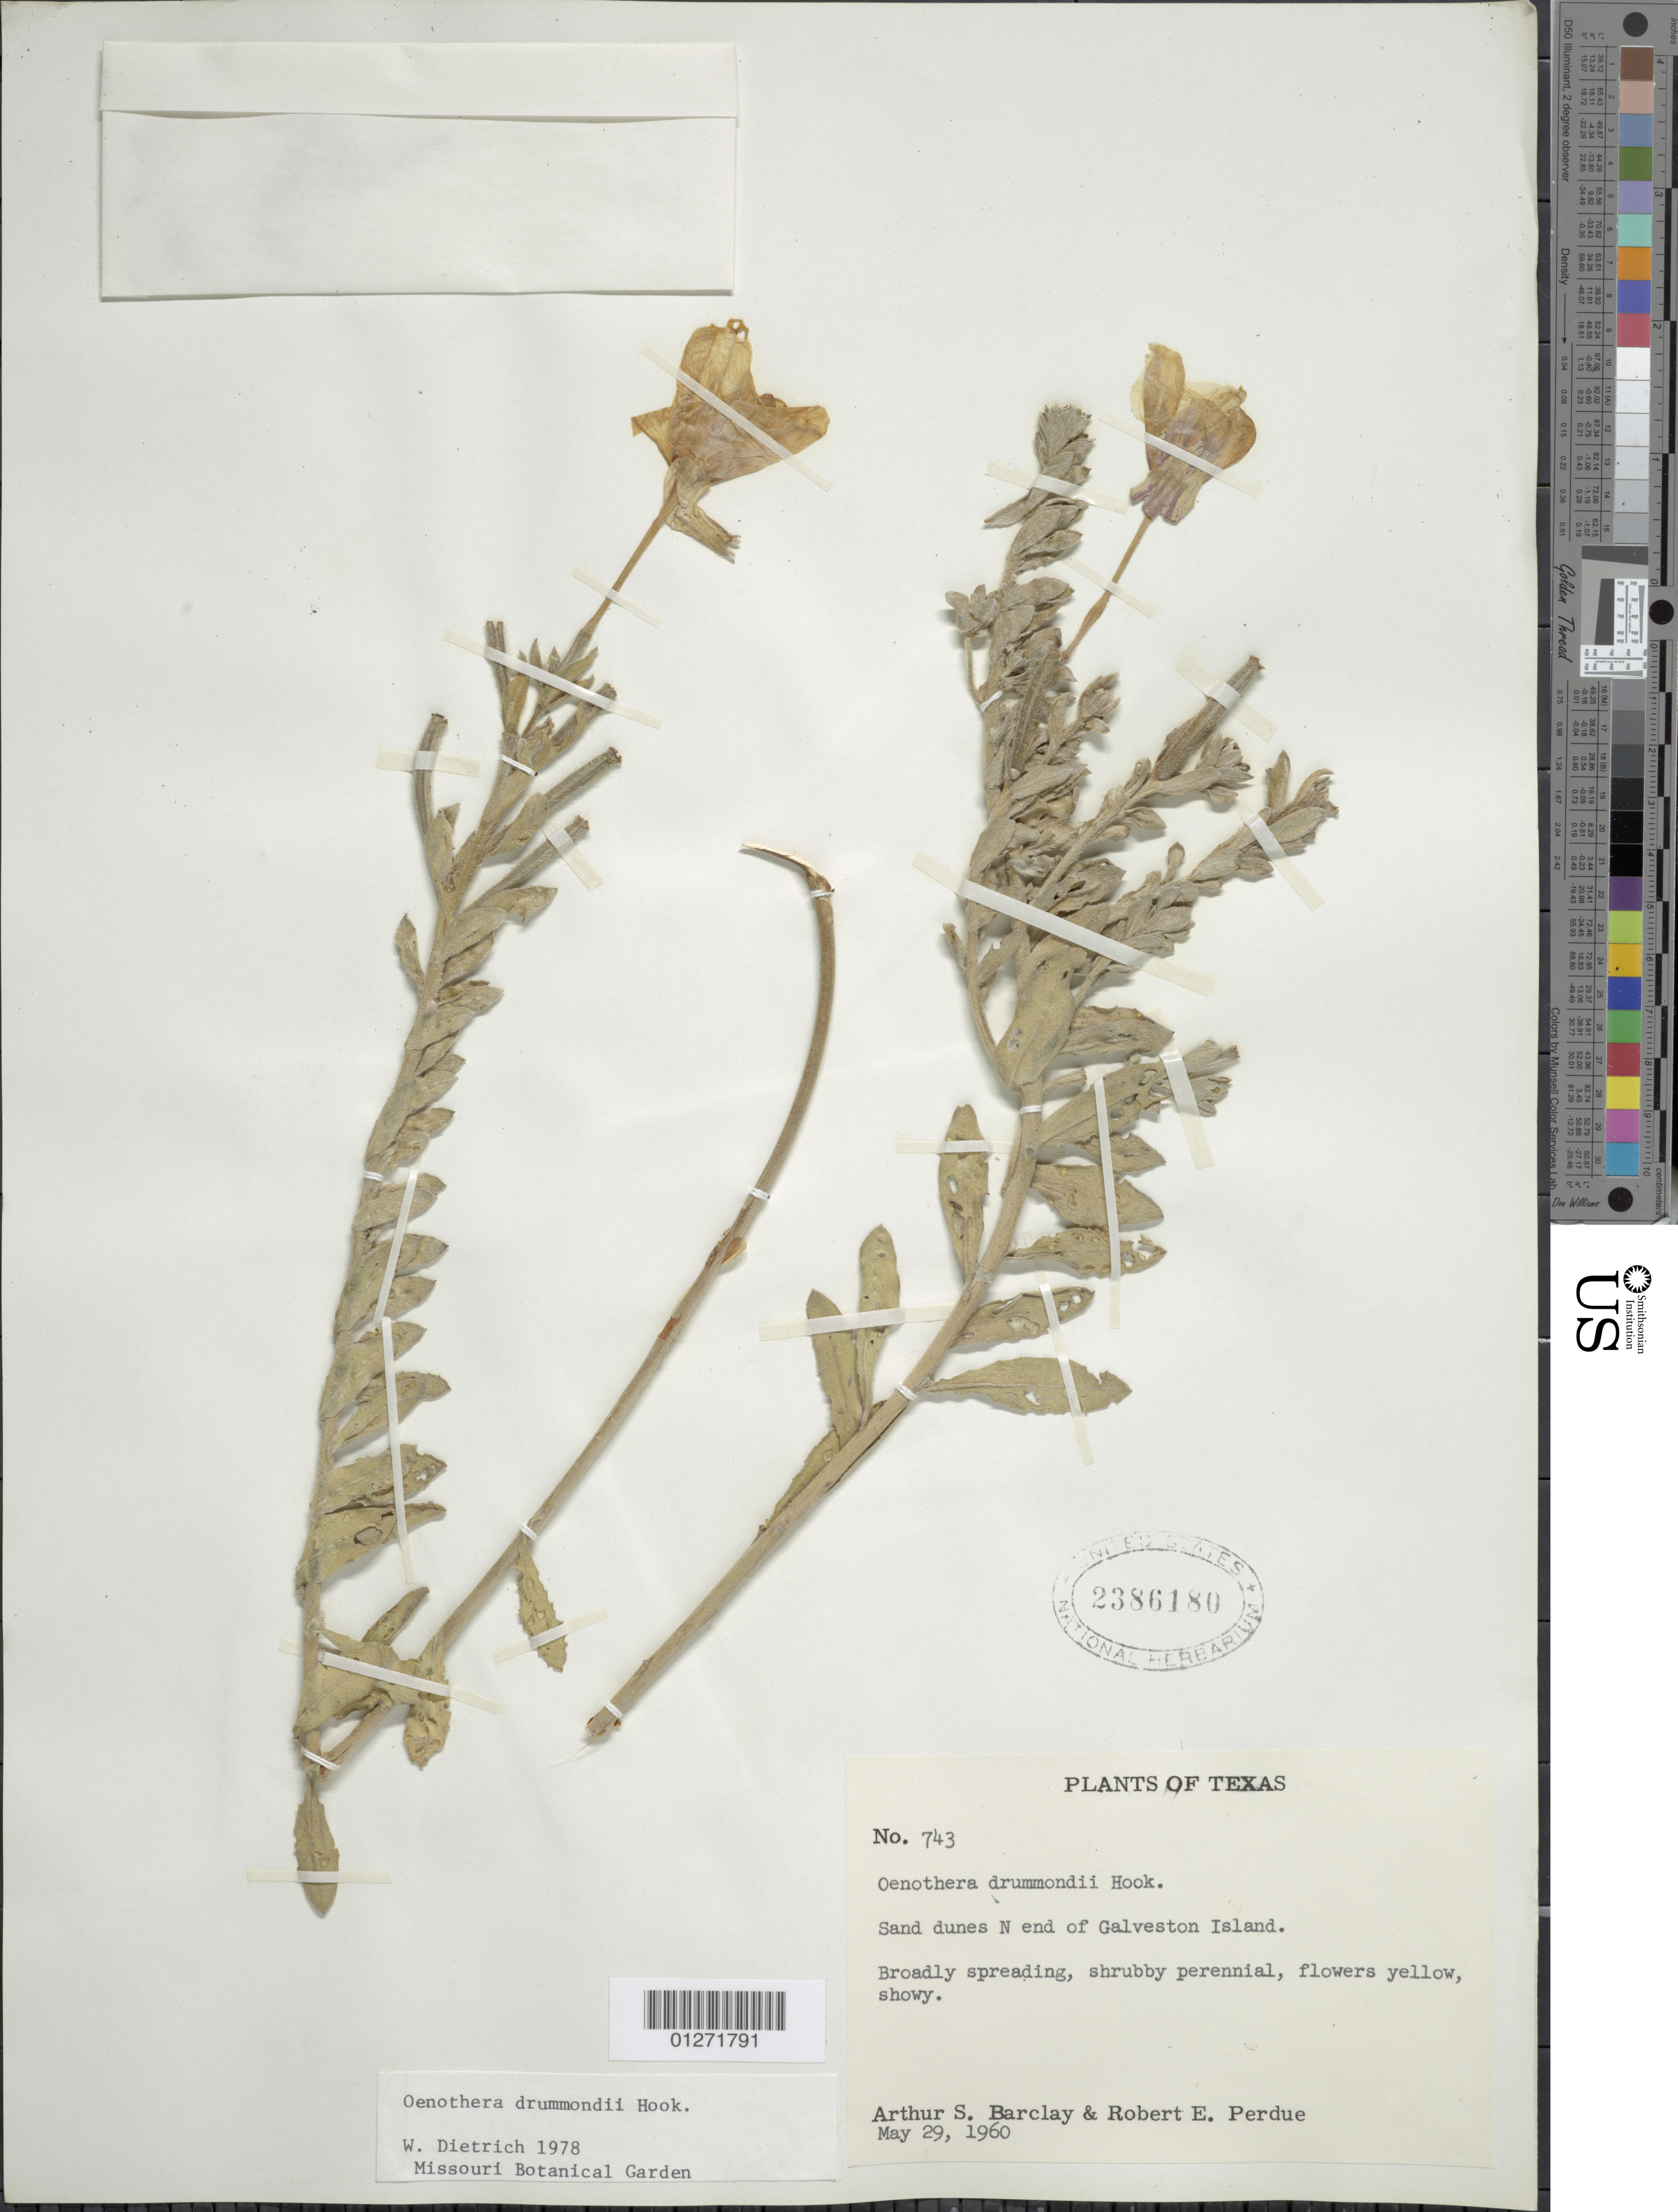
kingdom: Plantae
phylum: Tracheophyta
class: Magnoliopsida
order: Myrtales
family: Onagraceae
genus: Oenothera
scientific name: Oenothera drummondii subsp. drummondii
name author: Hook.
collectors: A. S. Barclay & R. E. Perdue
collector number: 743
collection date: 1960-05-29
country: United States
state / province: Texas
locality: N end of Galveston Island.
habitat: Sand dunes.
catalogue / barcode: US 2386180